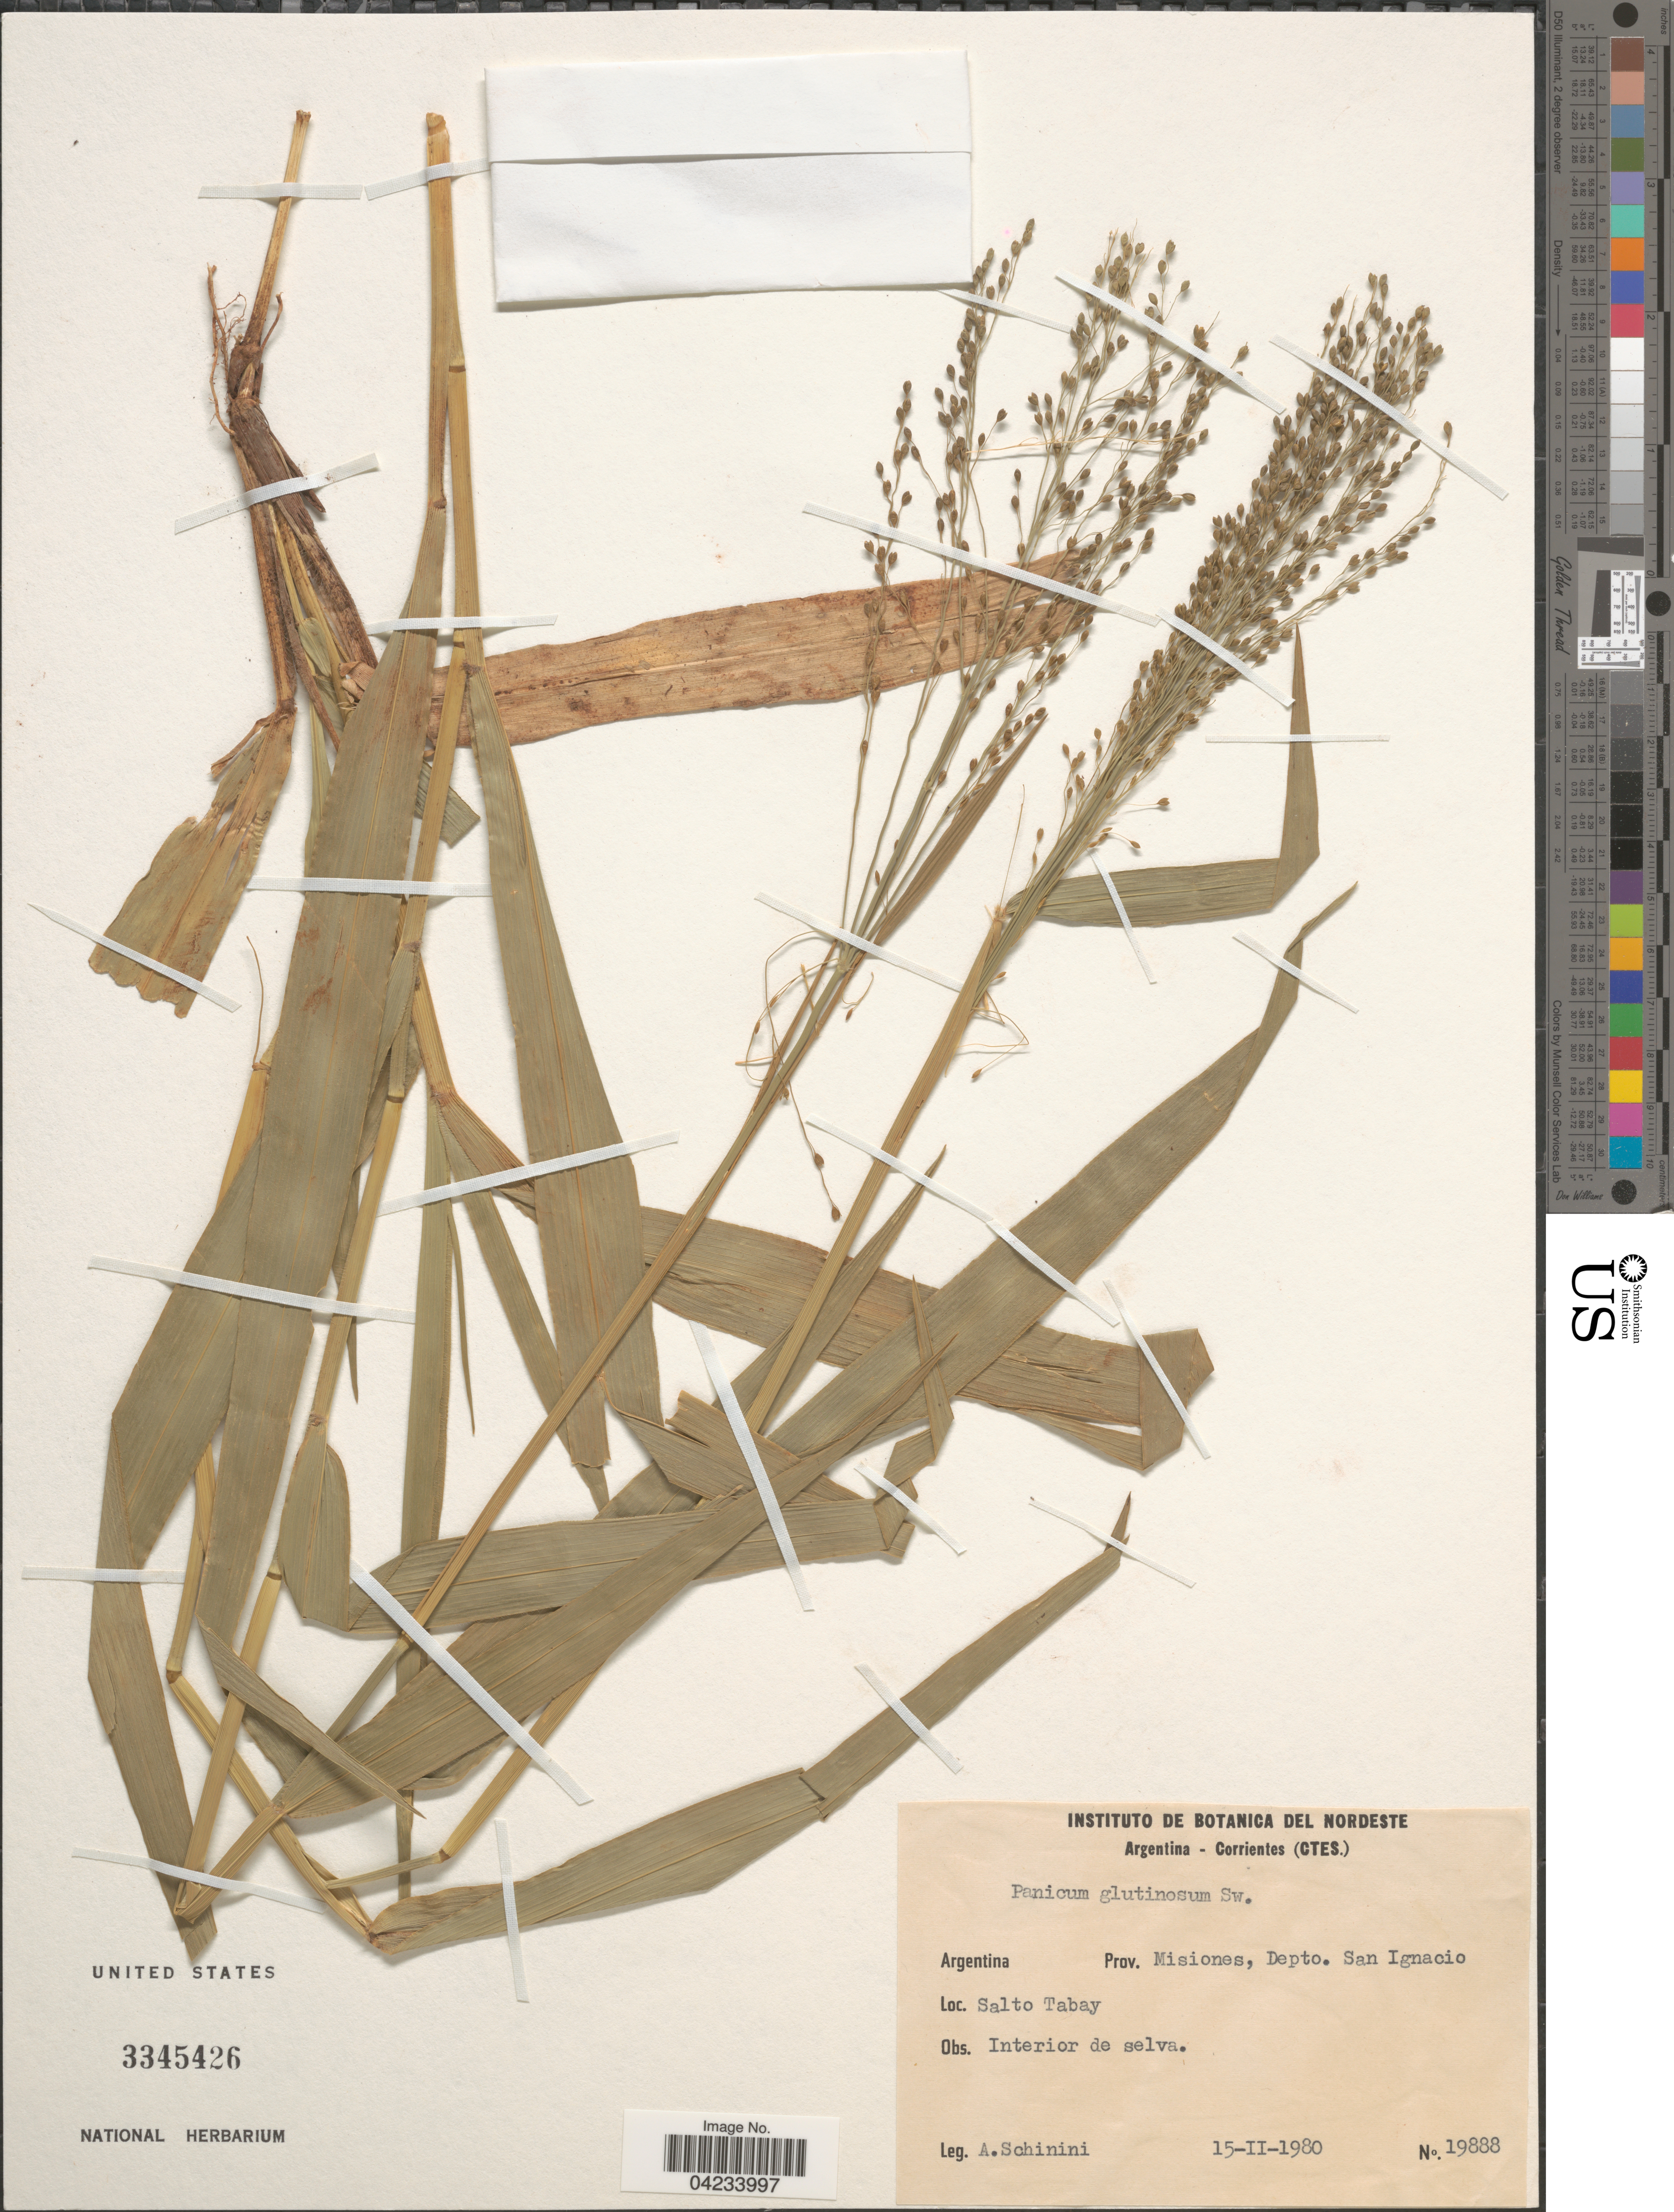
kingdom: Plantae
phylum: Tracheophyta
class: Liliopsida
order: Poales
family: Poaceae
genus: Homolepis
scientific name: Homolepis glutinosa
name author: (Sw.) Zuloaga & Soderstr.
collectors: A. Schinini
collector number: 19888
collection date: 1980-02-15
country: Argentina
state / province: Misiones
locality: Depto. San Ignacio. Salto Tabay.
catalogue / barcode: US 3345426